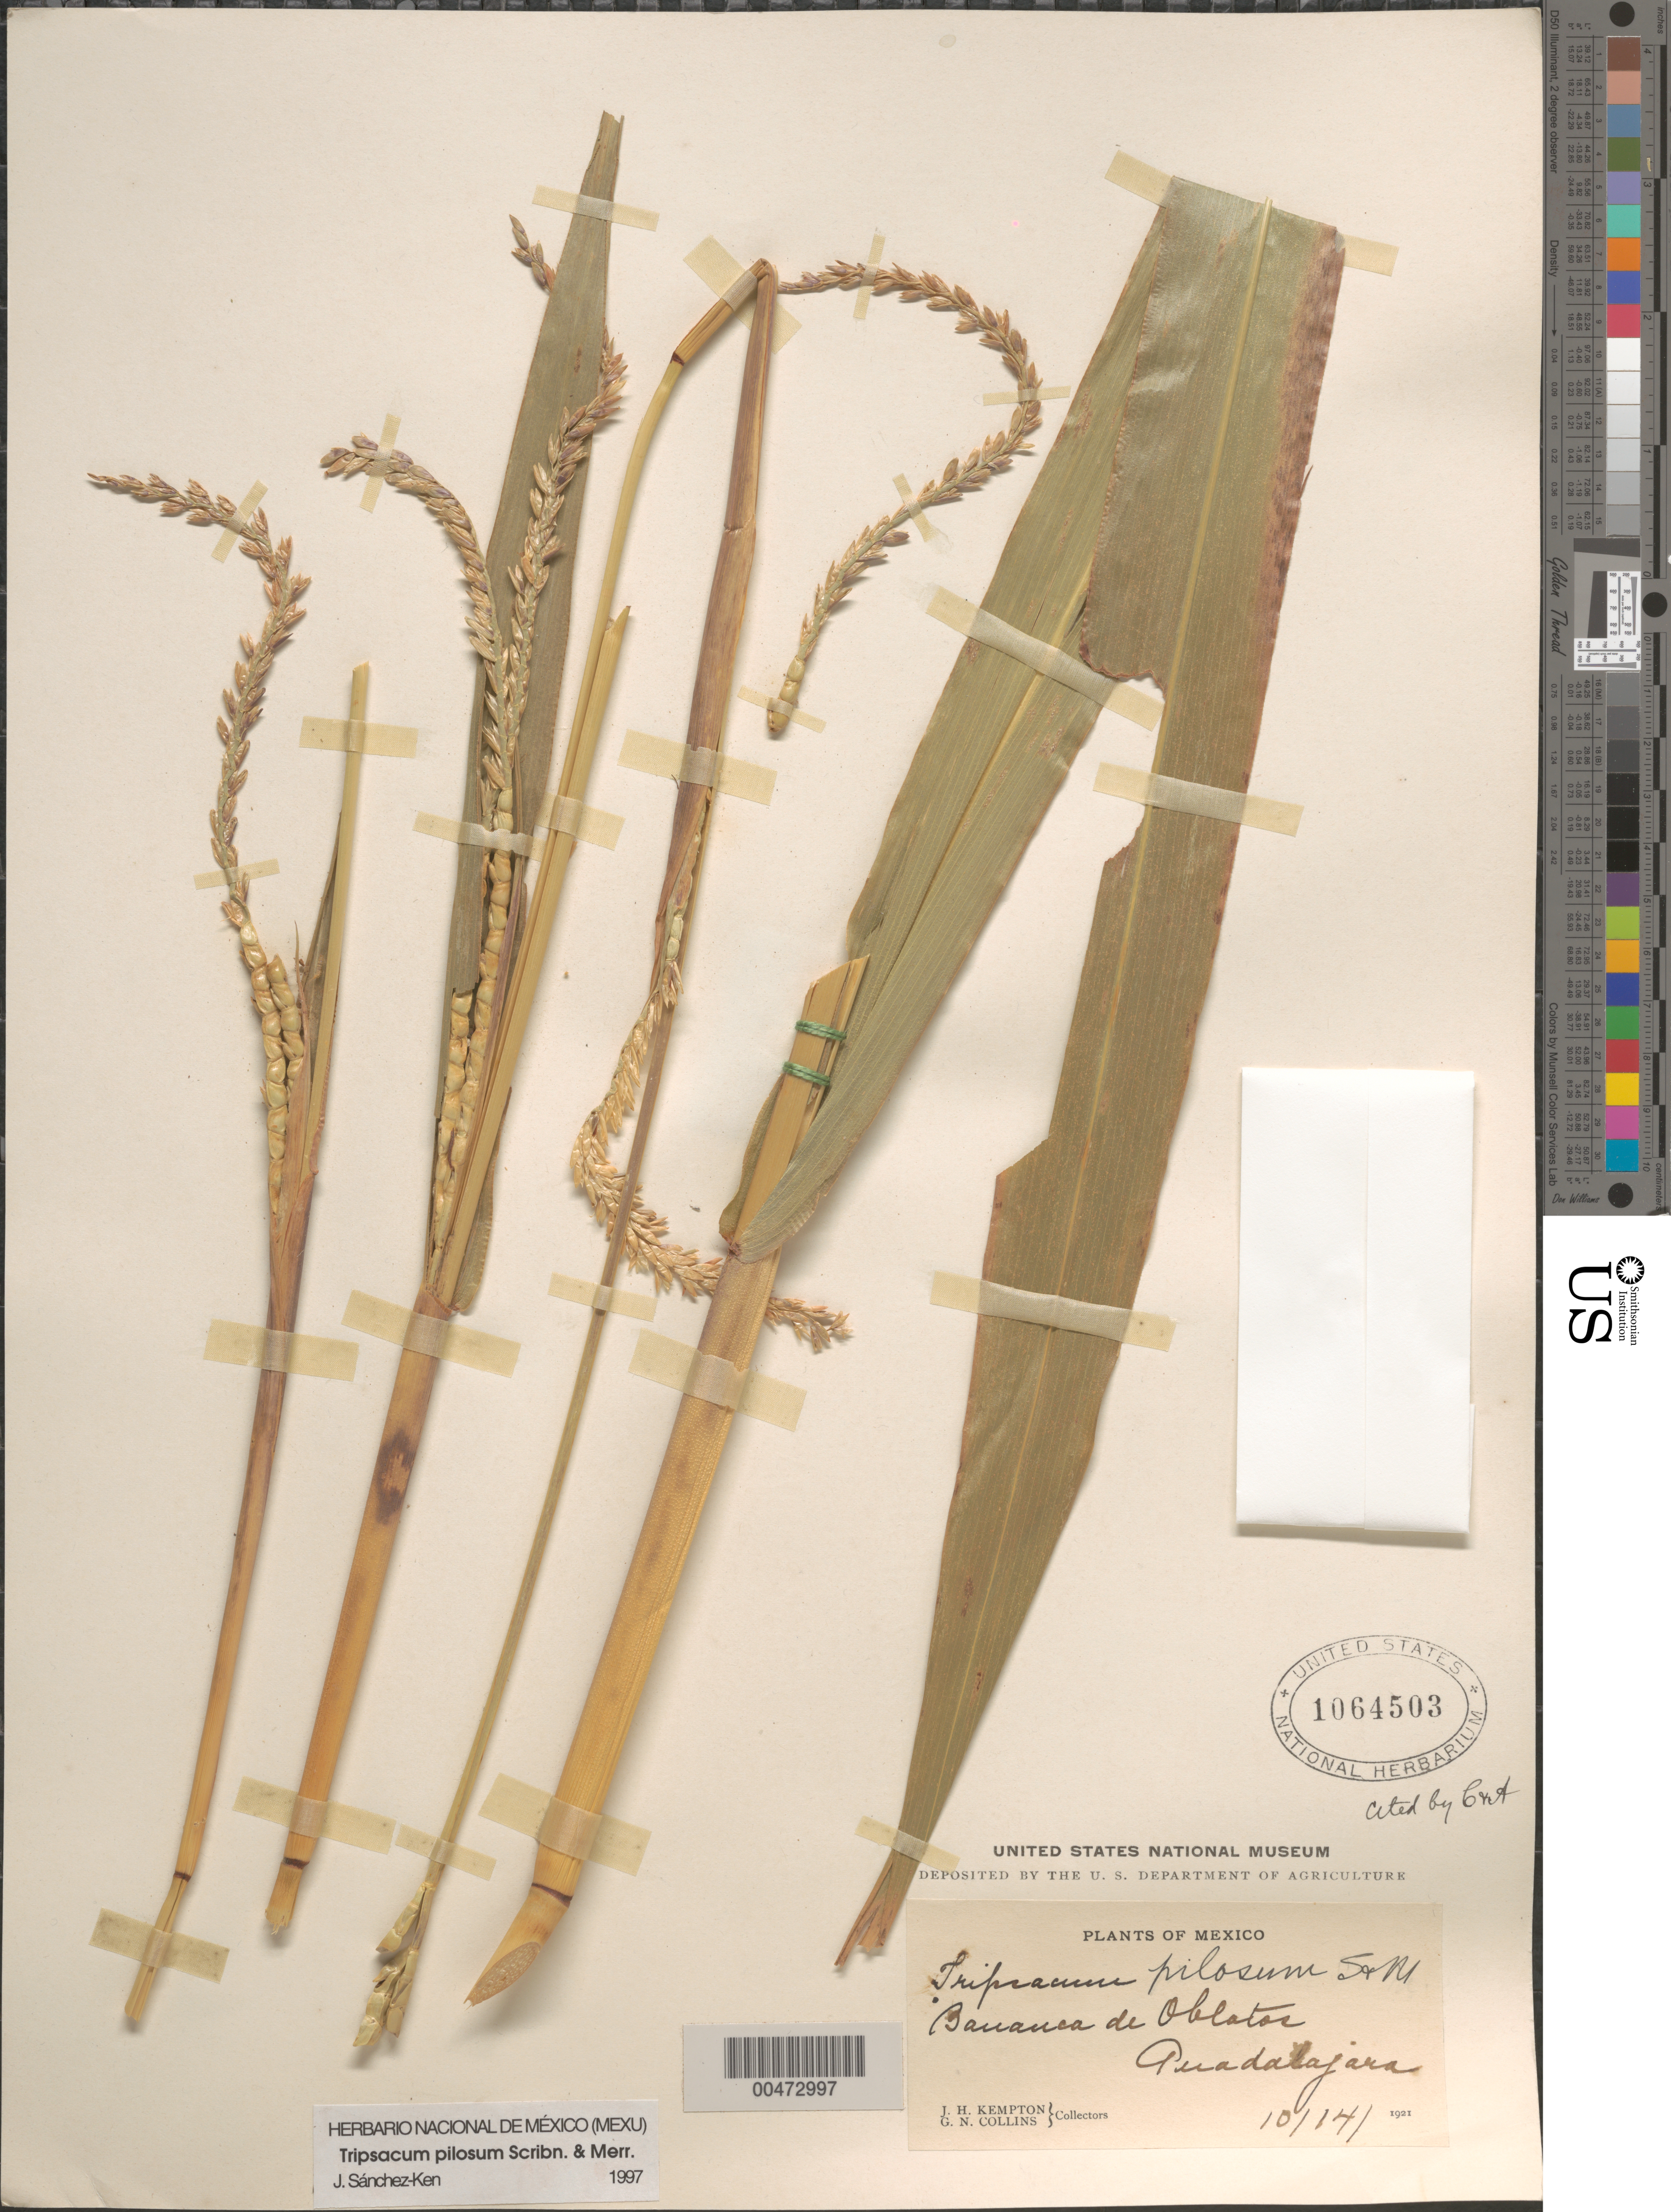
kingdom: Plantae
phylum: Tracheophyta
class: Liliopsida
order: Poales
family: Poaceae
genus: Tripsacum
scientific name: Tripsacum pilosum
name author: Scribn. & Merr.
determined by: Sánchez-Ken, J. G.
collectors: J. H. Kempton & G. Collins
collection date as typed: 14 Oct 1921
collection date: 1921-10-14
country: Mexico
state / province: Jalisco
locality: Barranca de Oblatos, Guadalajara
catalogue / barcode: US 1064503